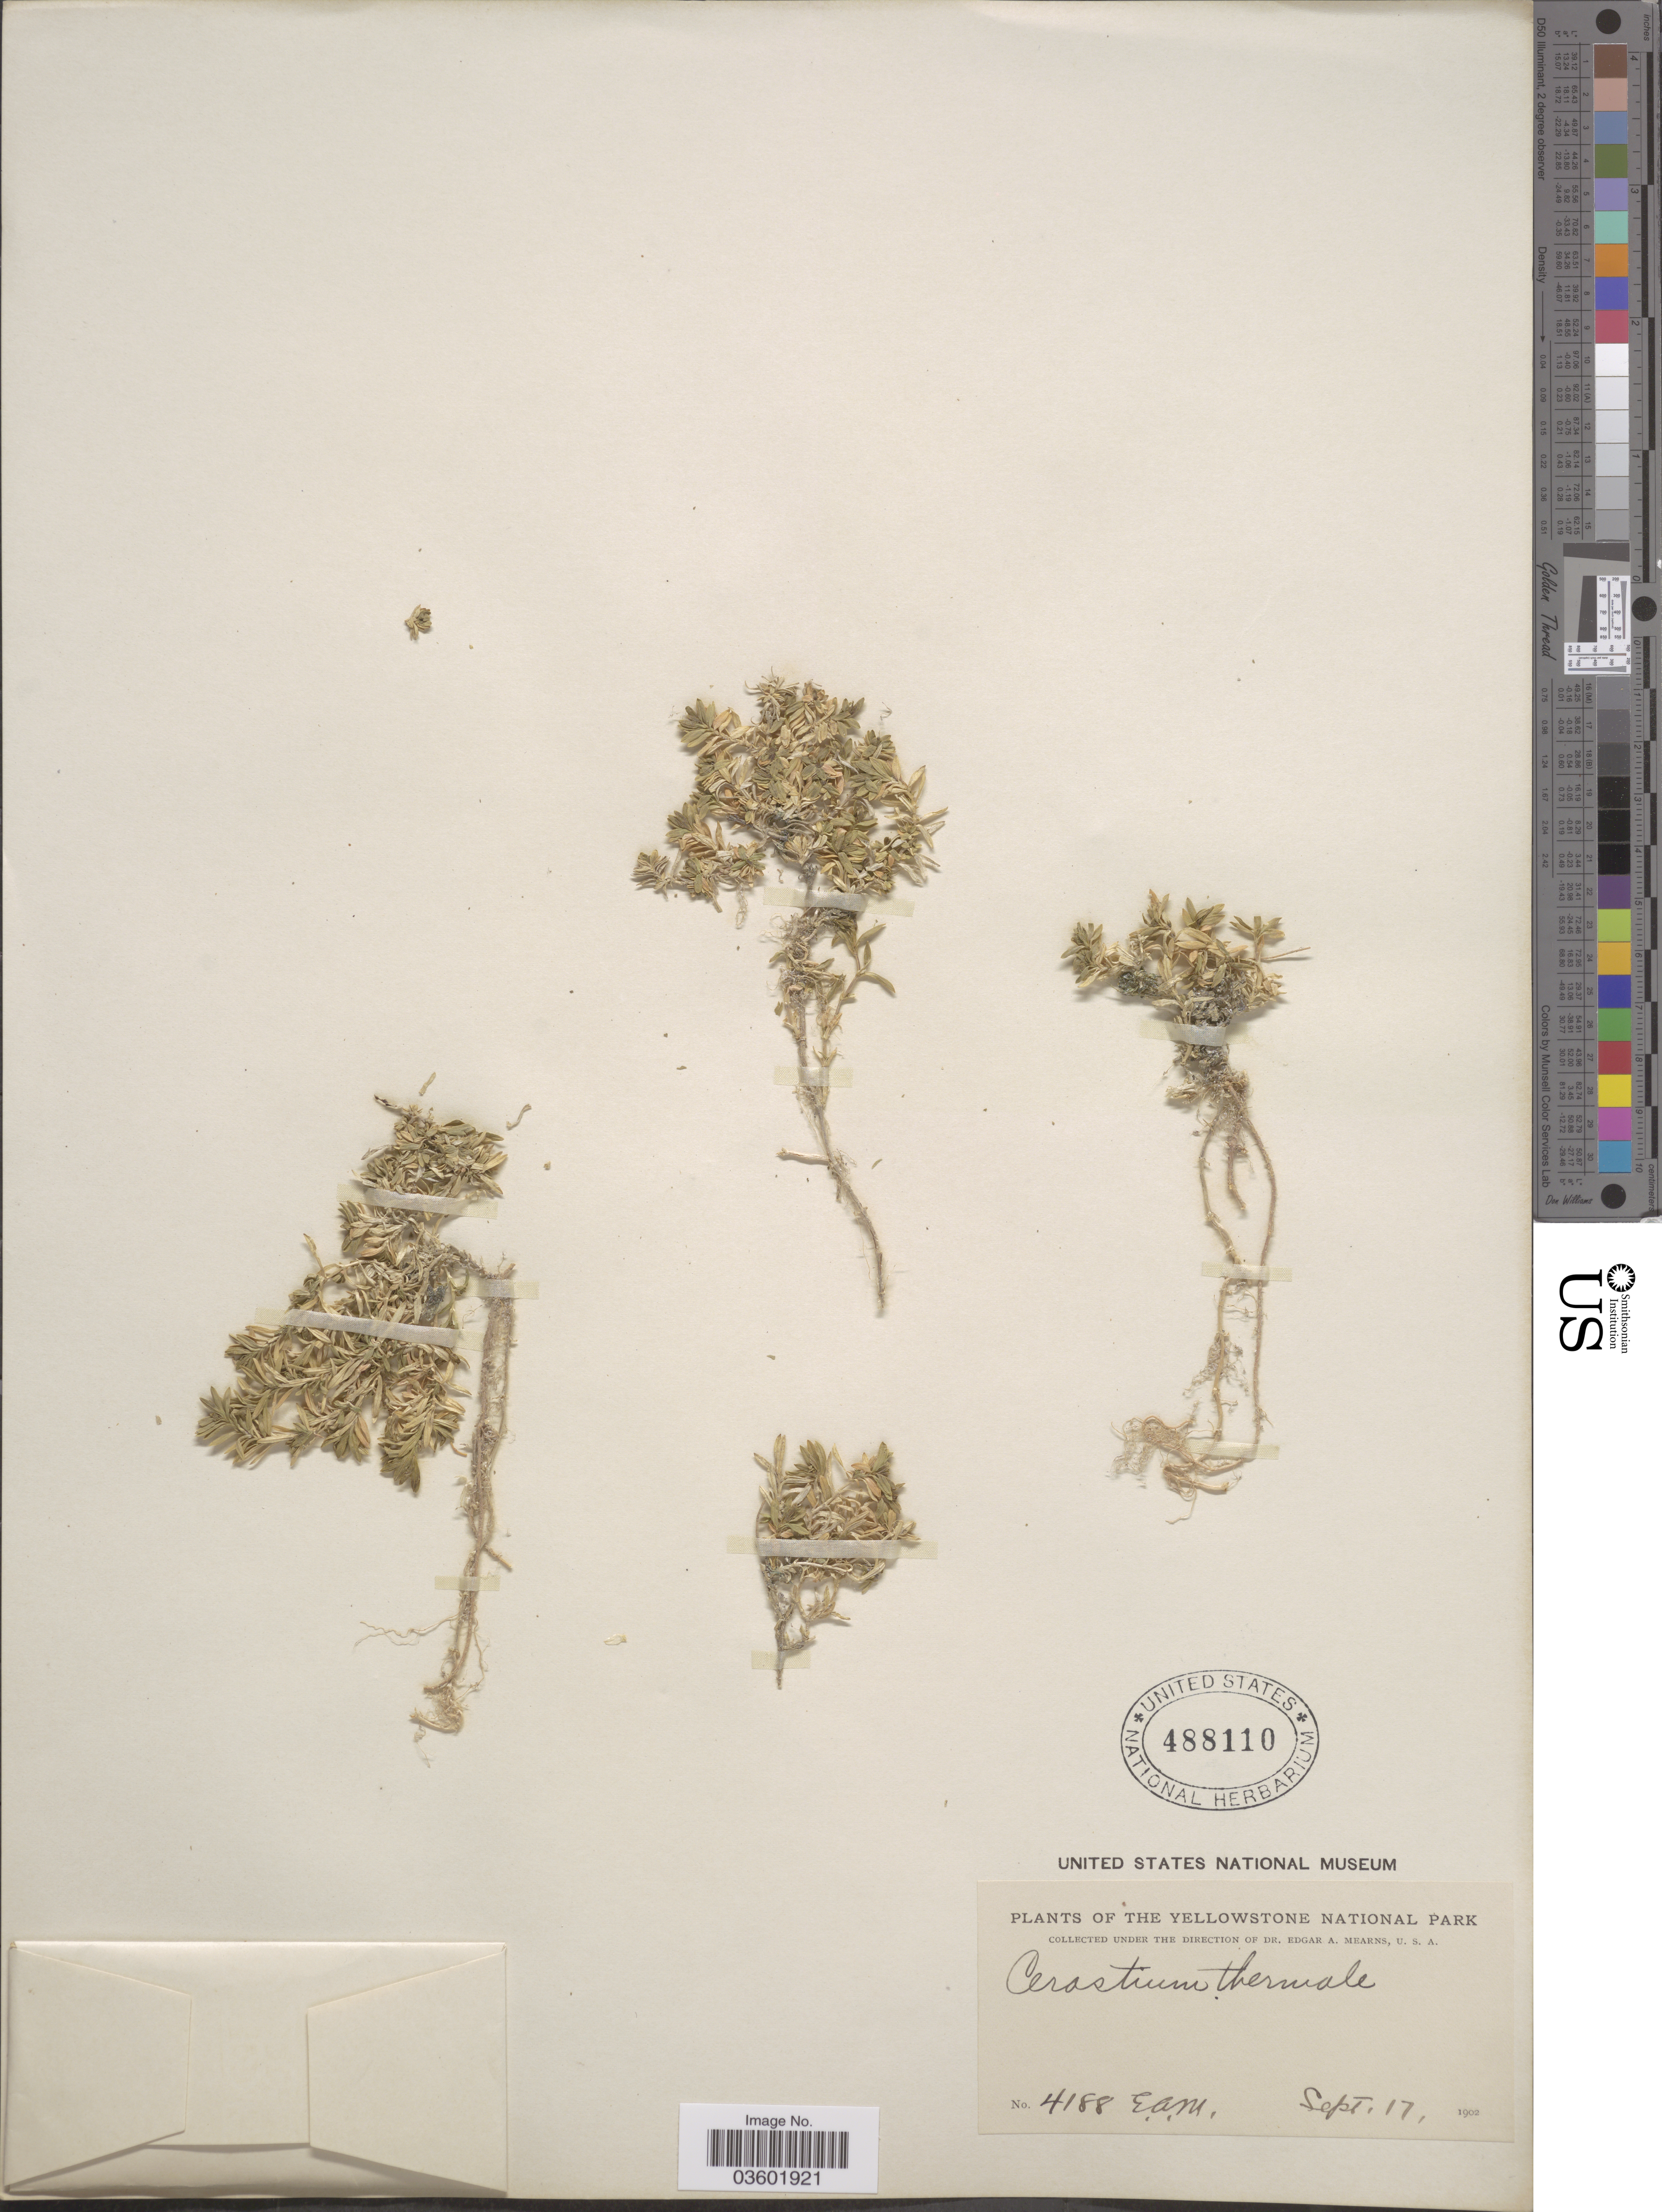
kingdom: Plantae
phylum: Tracheophyta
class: Magnoliopsida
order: Caryophyllales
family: Caryophyllaceae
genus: Cerastium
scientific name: Cerastium thermale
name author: Rydb.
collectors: E. A. Mearns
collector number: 4188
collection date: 1902-09-17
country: United States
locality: Yellowstone National Park.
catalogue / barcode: US 488110